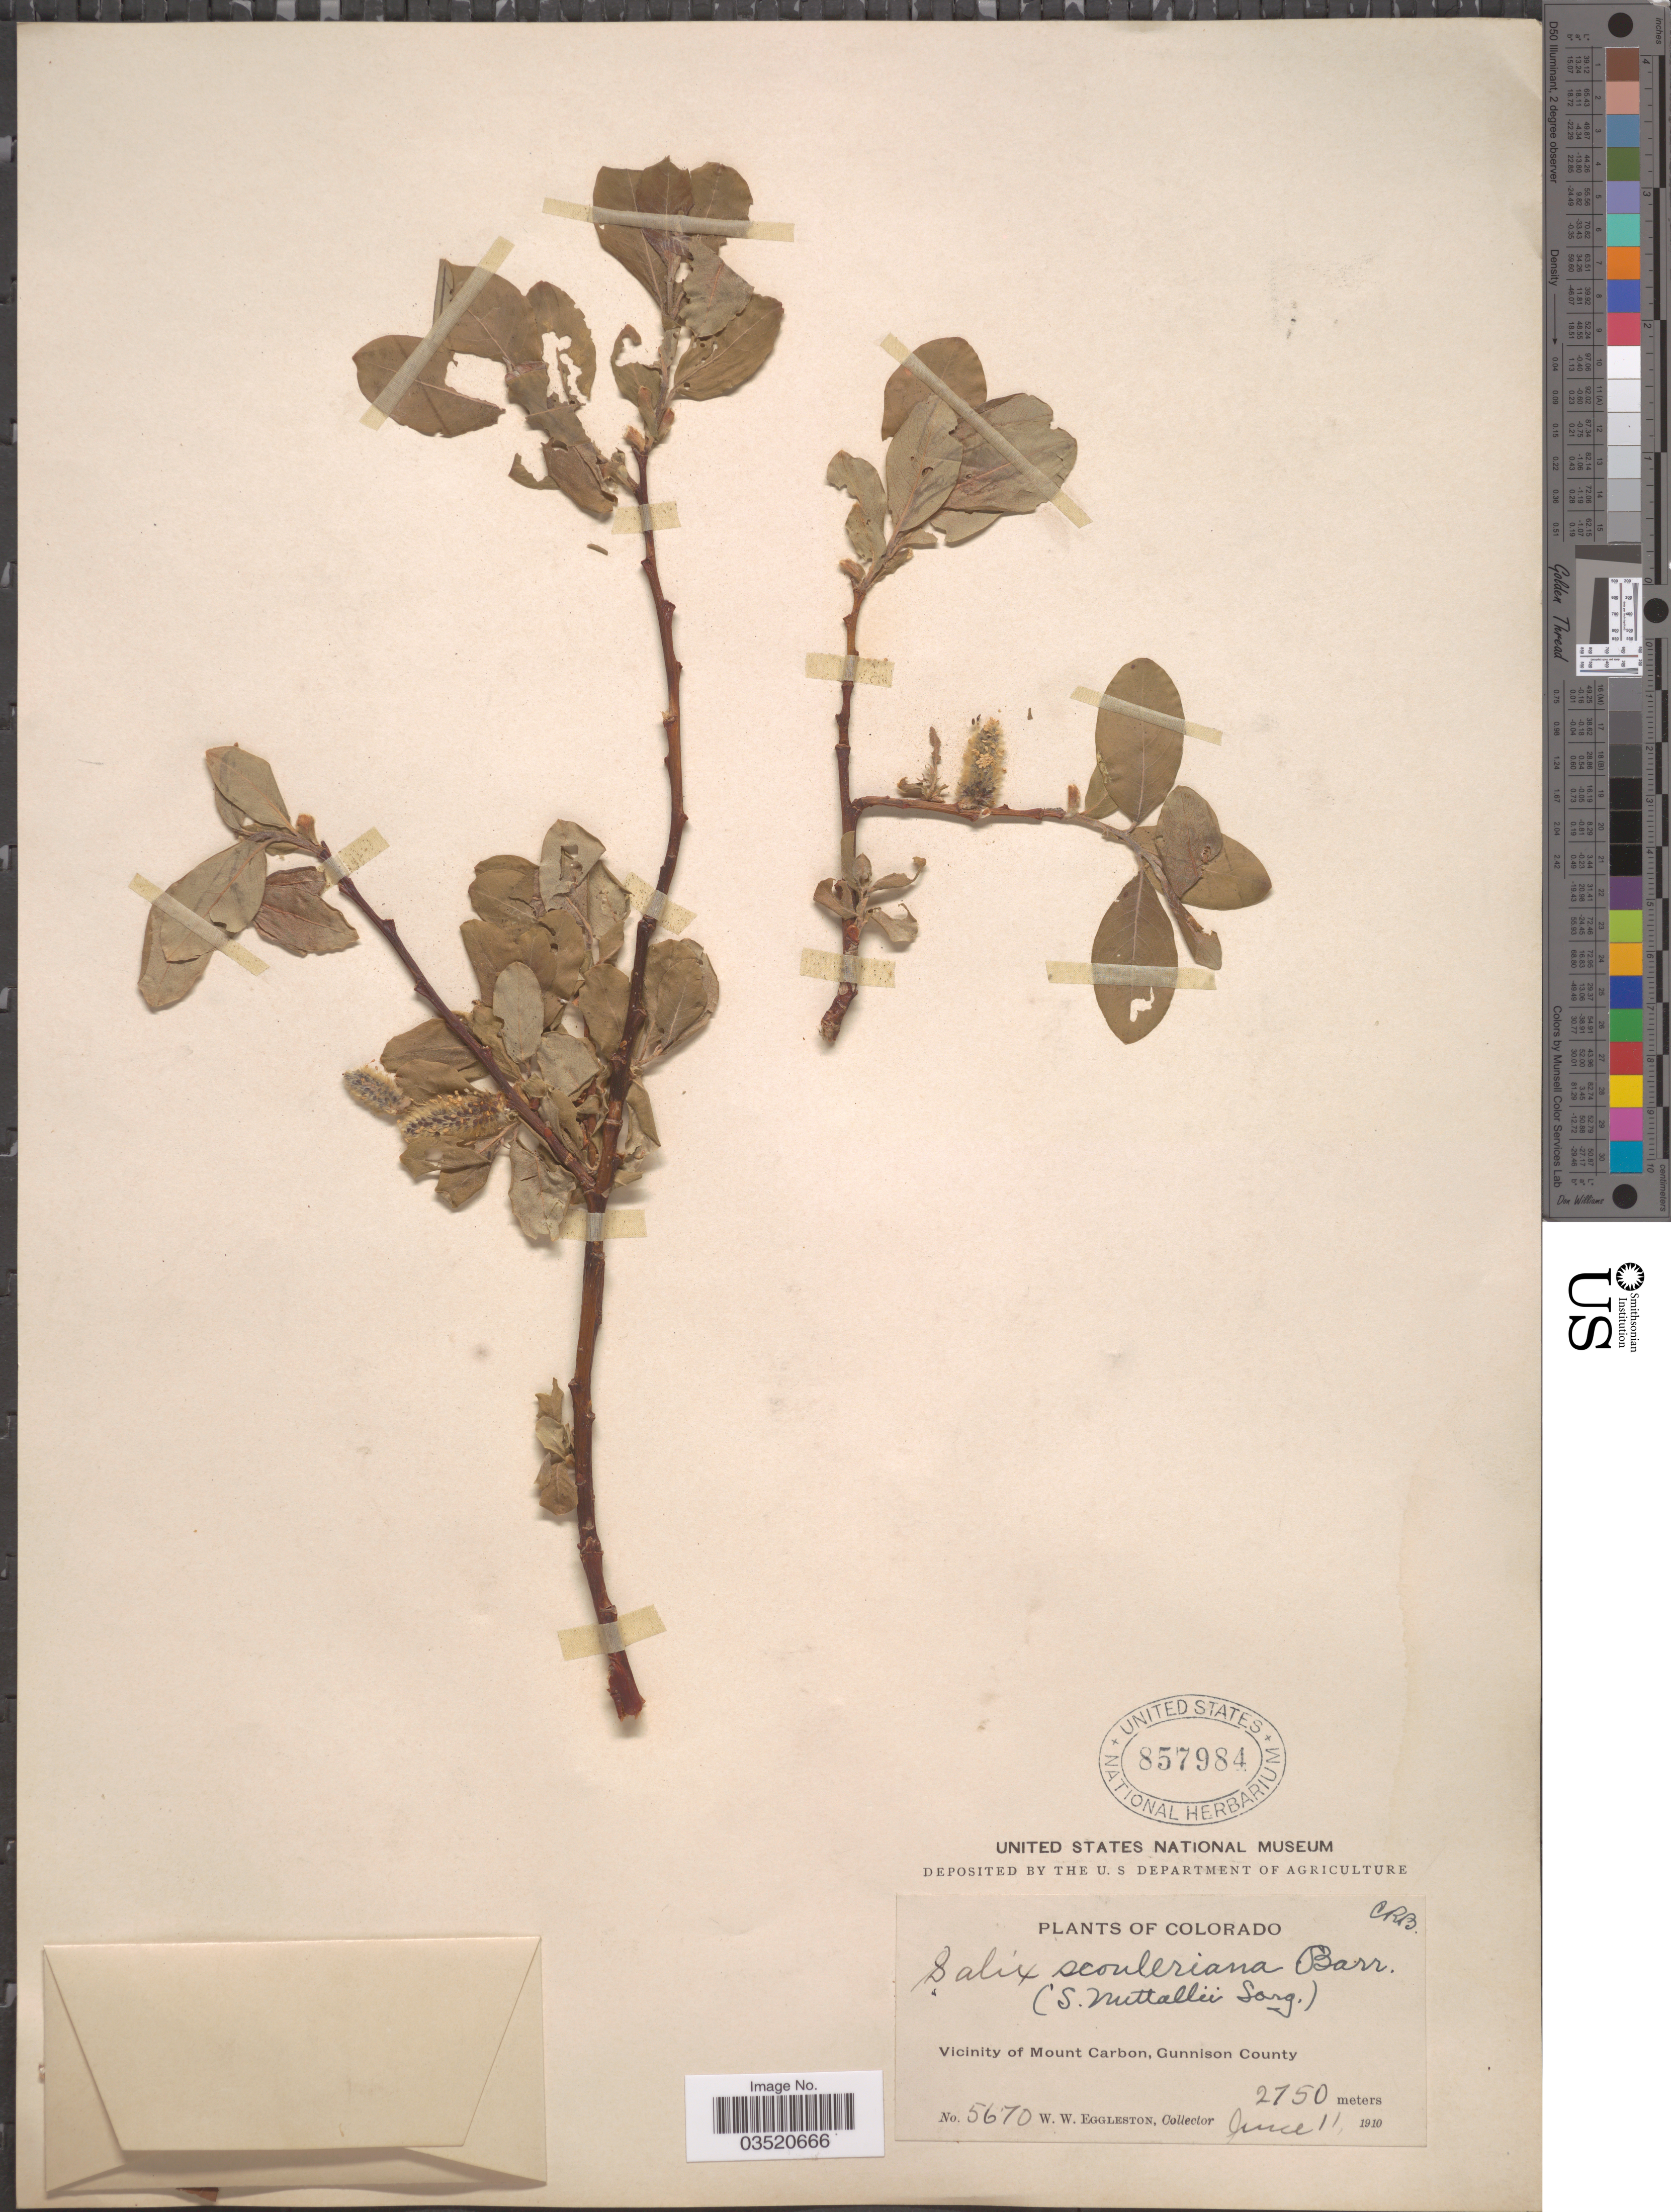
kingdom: Plantae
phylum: Tracheophyta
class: Magnoliopsida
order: Malpighiales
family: Salicaceae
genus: Salix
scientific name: Salix scouleriana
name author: Barratt ex Hook.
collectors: W. W. Eggleston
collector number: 5670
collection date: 1910-06-11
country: United States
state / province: Colorado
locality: Vicinity of Mount Carbon, Gunnison County.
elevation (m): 2750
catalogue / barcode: US 857984